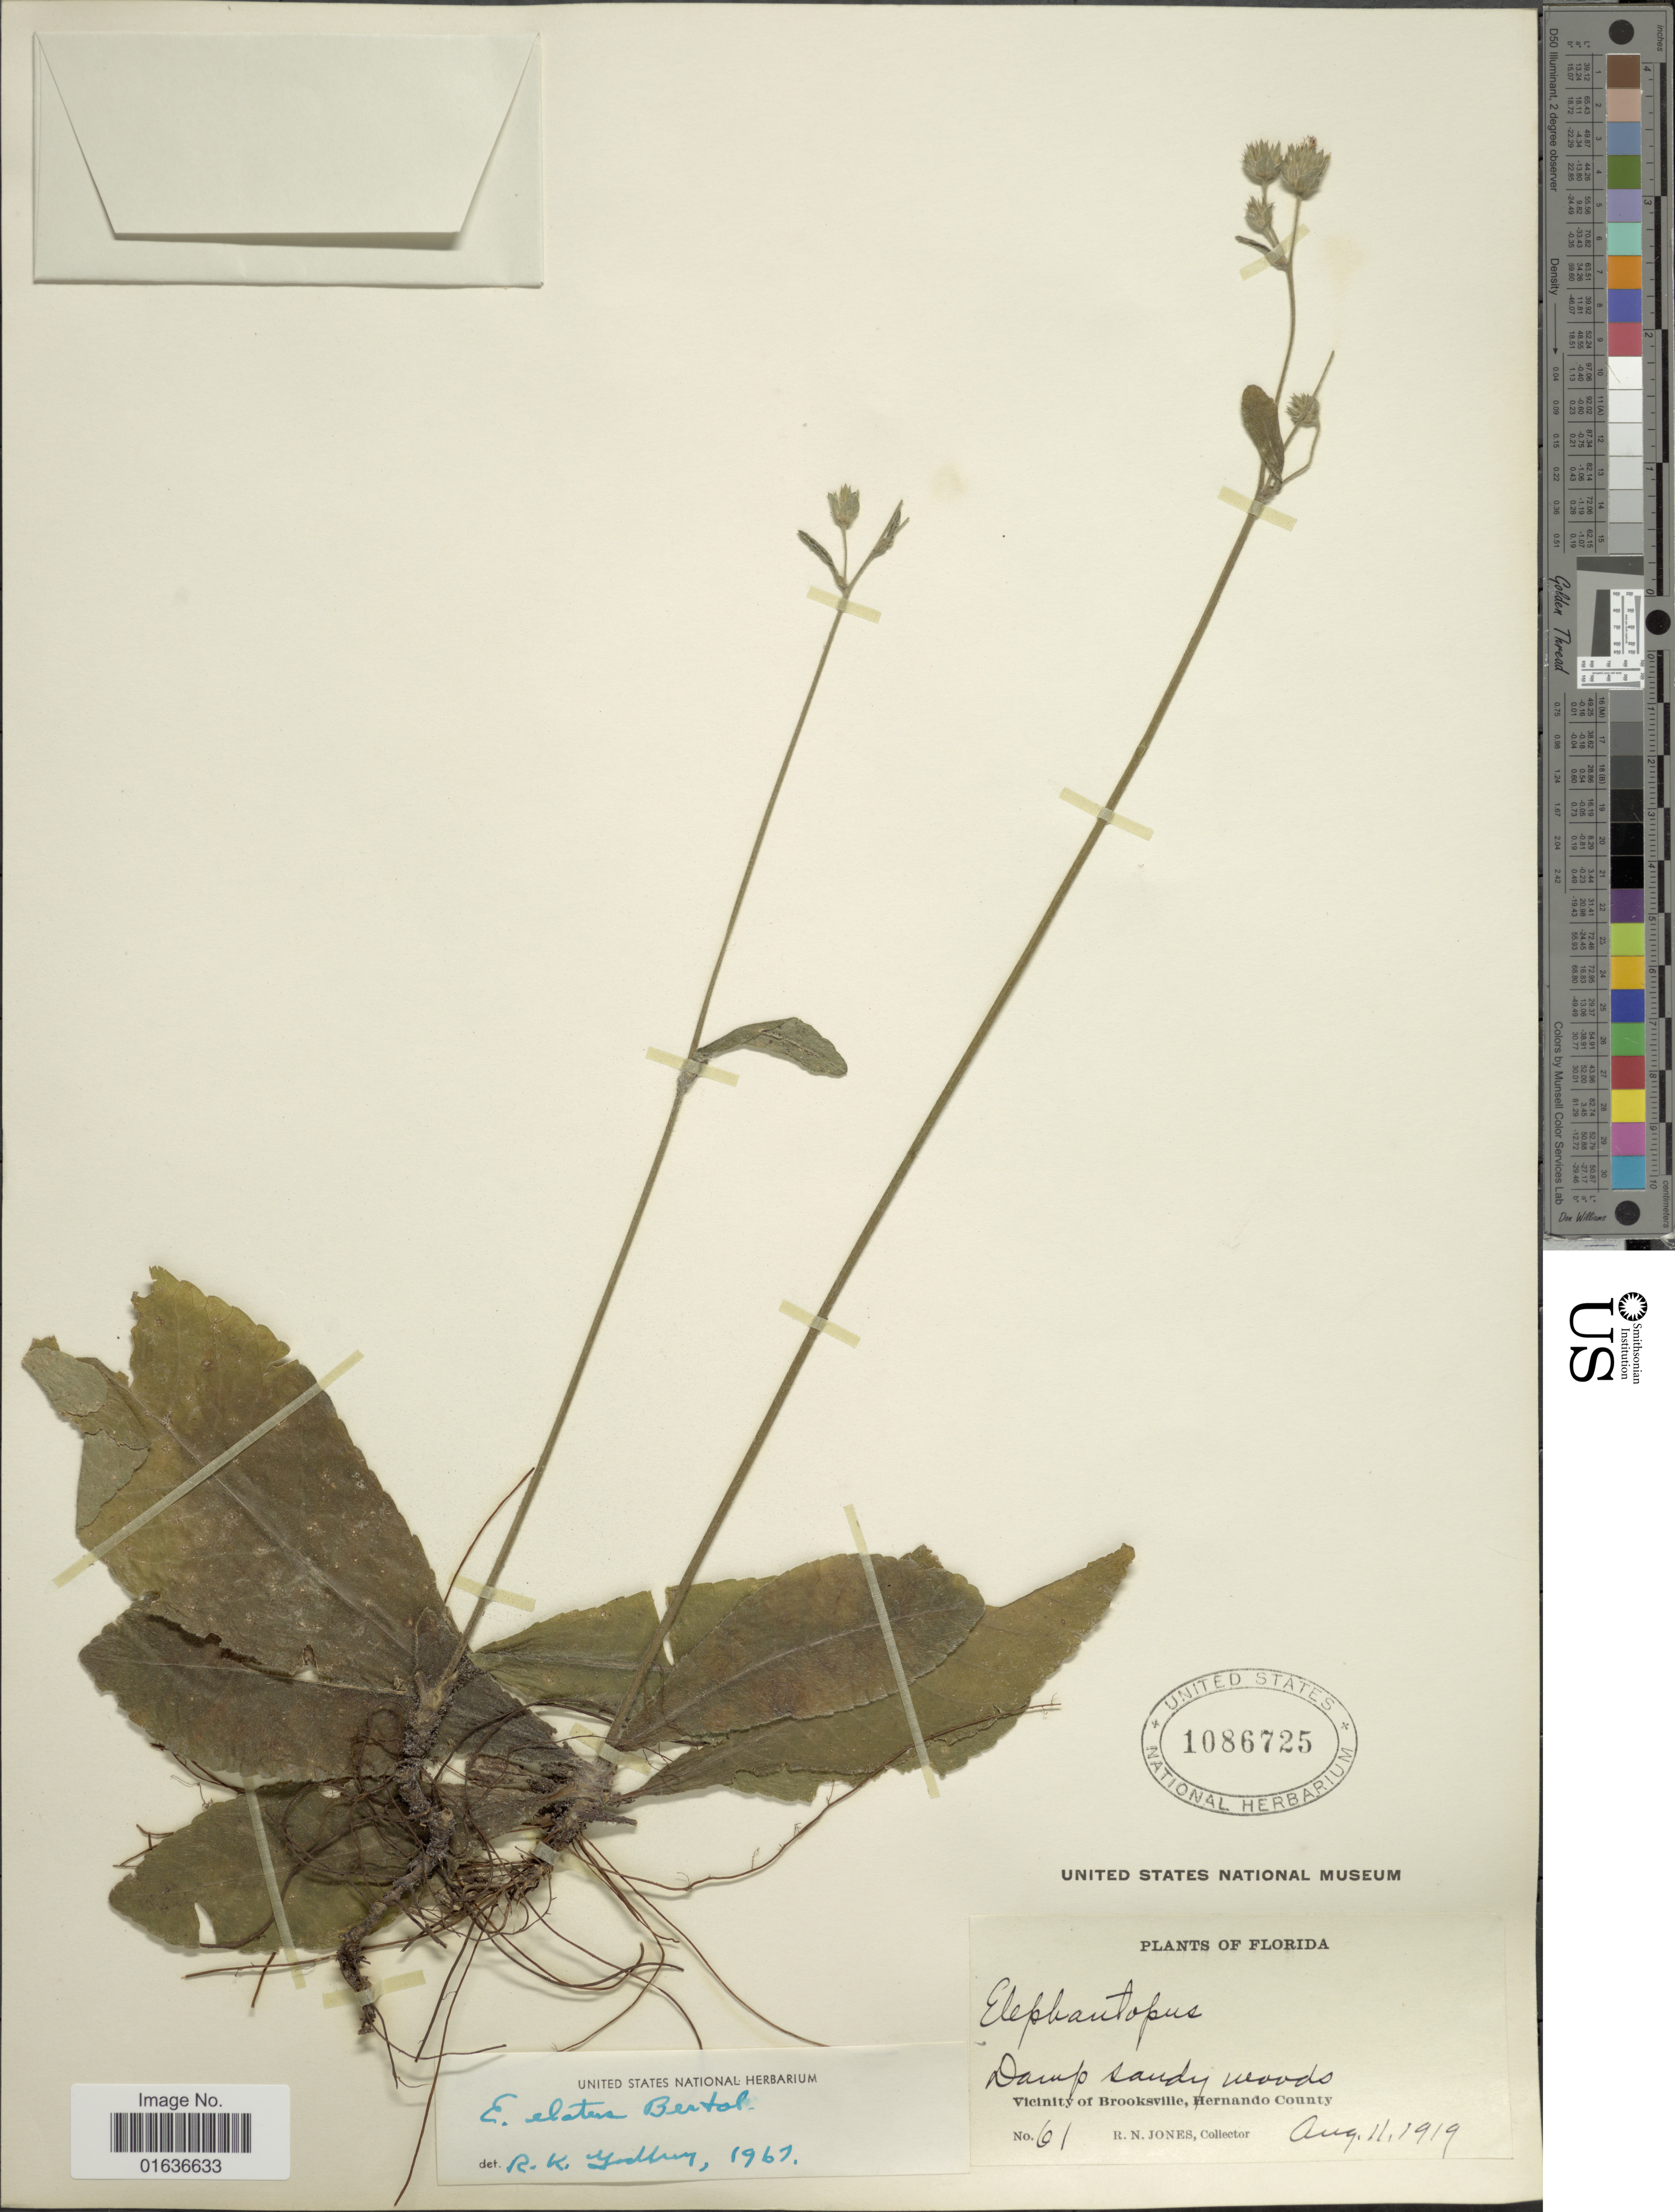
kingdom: Plantae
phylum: Tracheophyta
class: Magnoliopsida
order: Asterales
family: Asteraceae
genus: Elephantopus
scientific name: Elephantopus elatus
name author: Bertol.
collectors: R. N. Jones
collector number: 61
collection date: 1919-08-11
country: United States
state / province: Florida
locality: Vicinity of Brooksville, Hernando County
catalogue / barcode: US 1086725